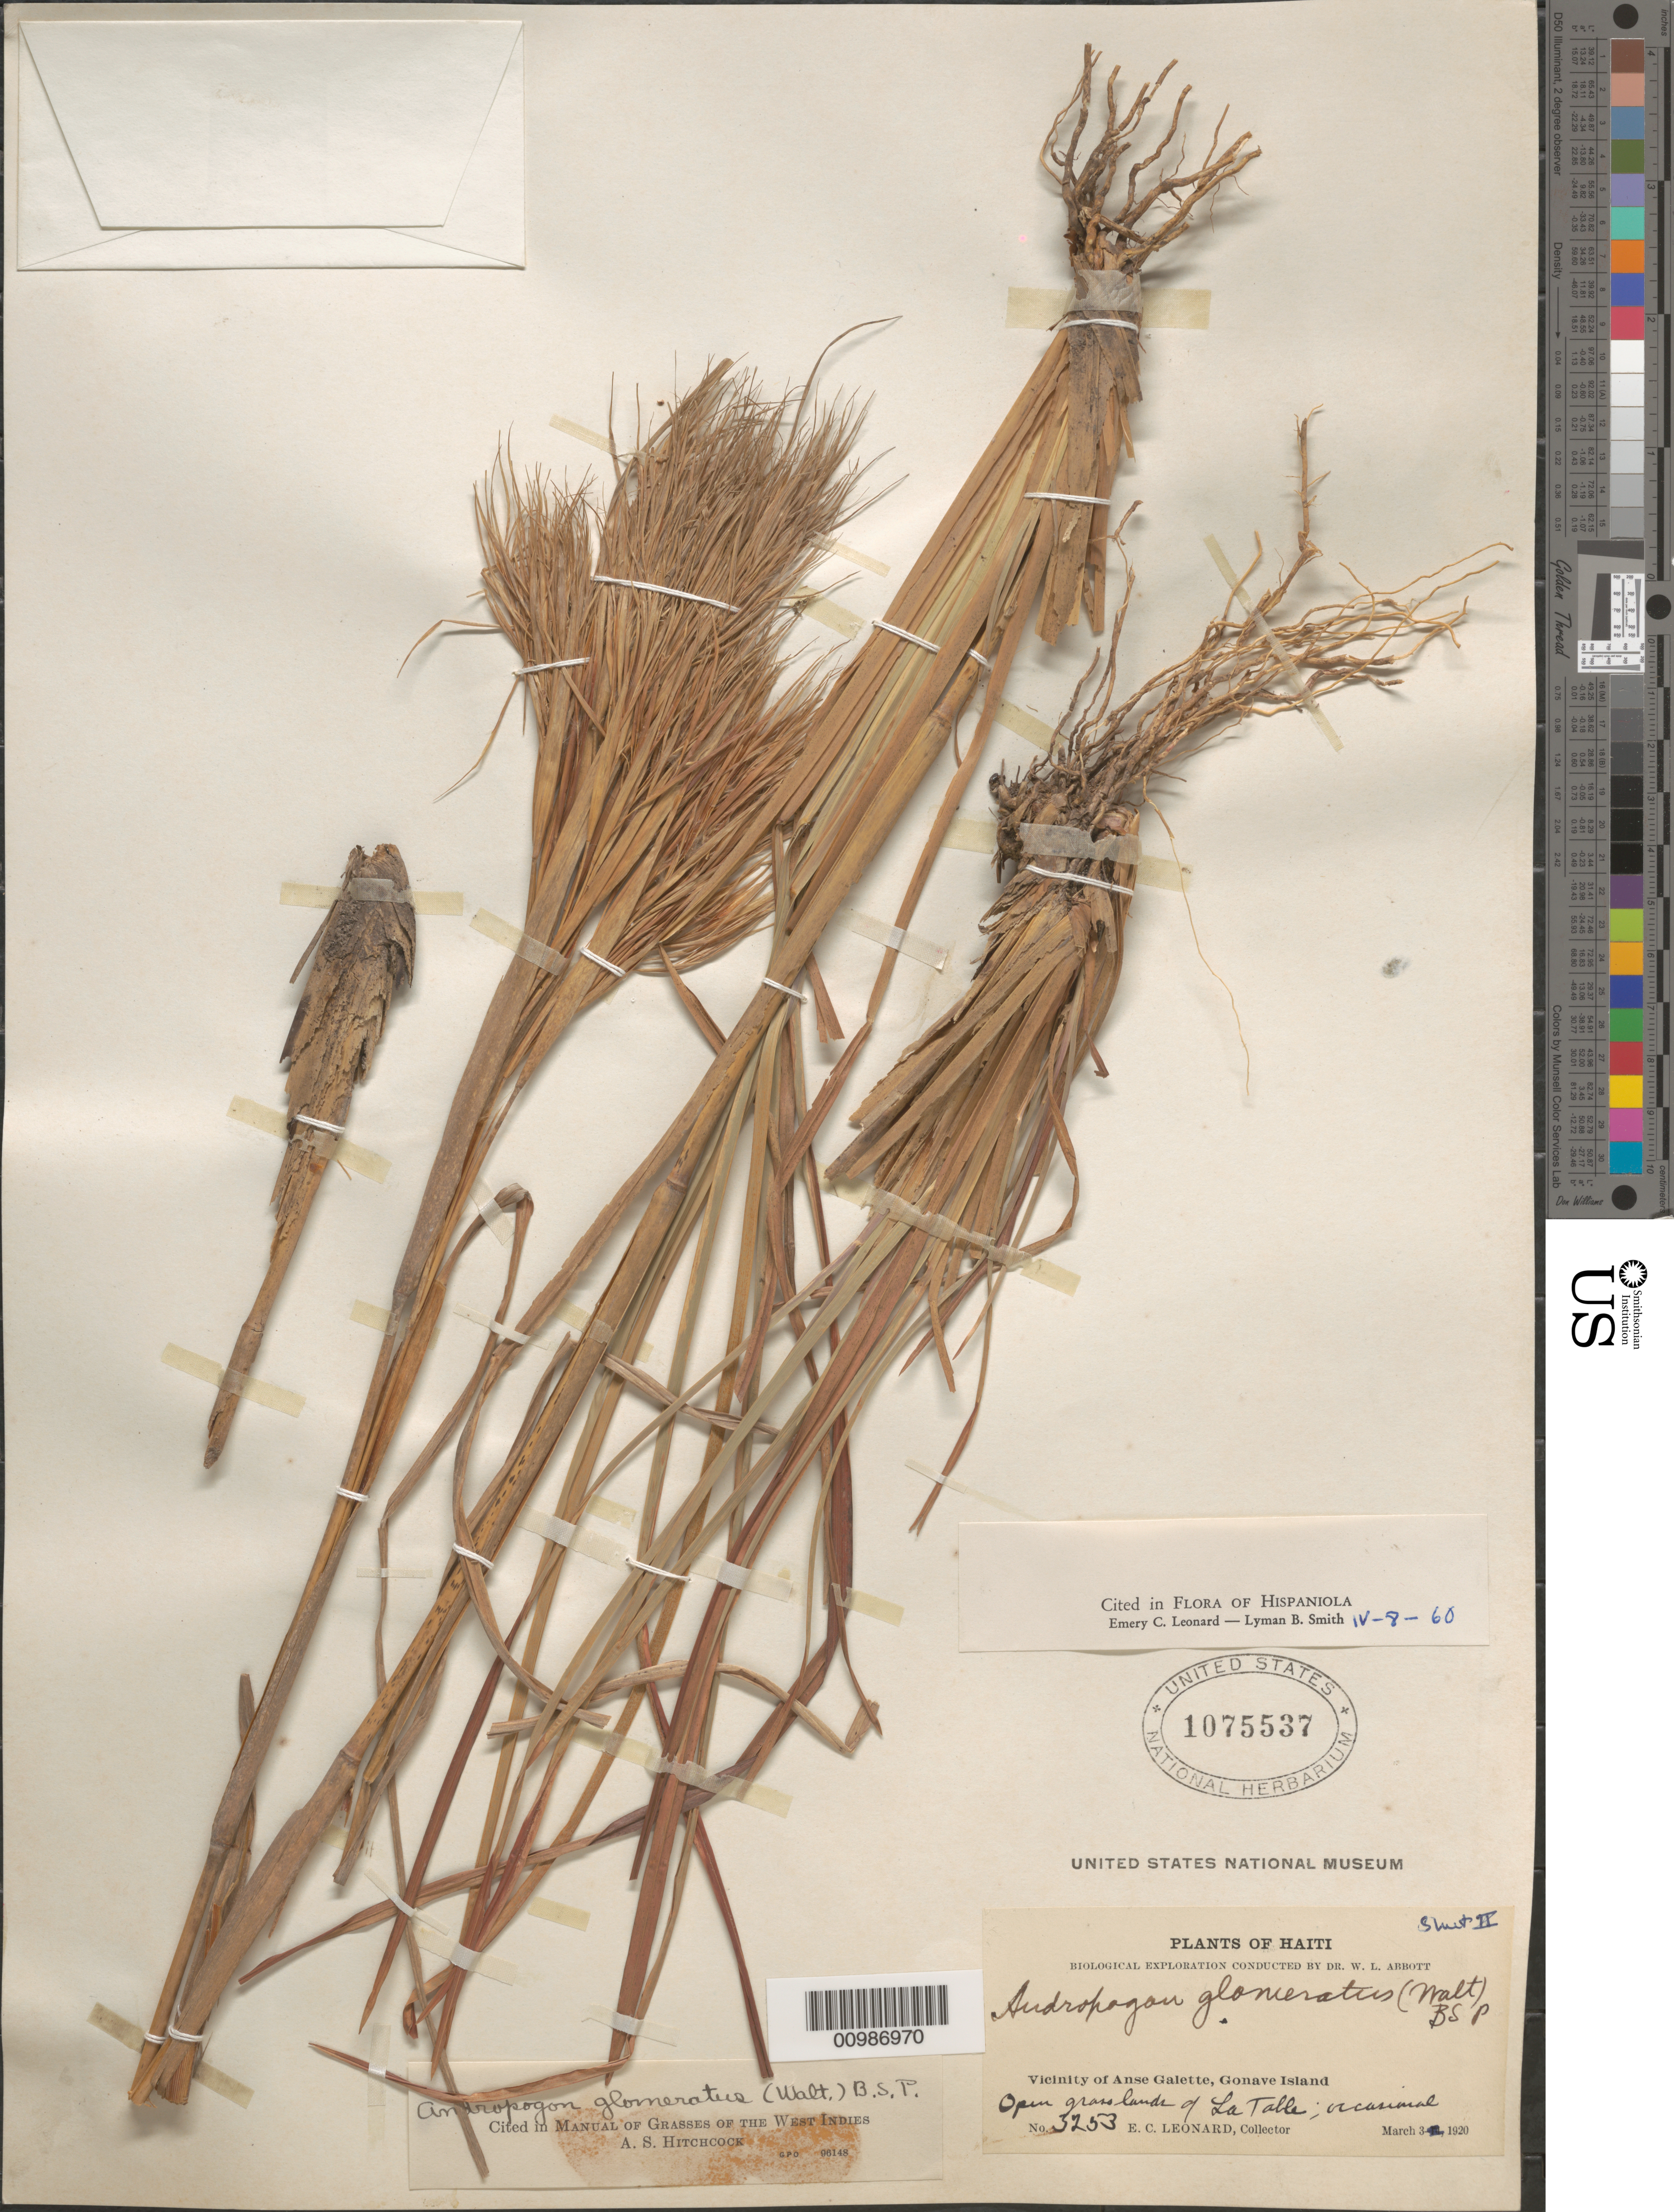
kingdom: Plantae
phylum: Tracheophyta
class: Liliopsida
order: Poales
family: Poaceae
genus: Andropogon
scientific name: Andropogon glomeratus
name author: (Walter) Britton, Stearns & Poggenb.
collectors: E. C. Leonard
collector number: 3253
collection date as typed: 03 Mar 1920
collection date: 1920-03-03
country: Haiti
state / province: Óuest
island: Hispaniola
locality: Gonave Island, Anse-a-Galets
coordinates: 0 N, 0 E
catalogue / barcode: US 1075537